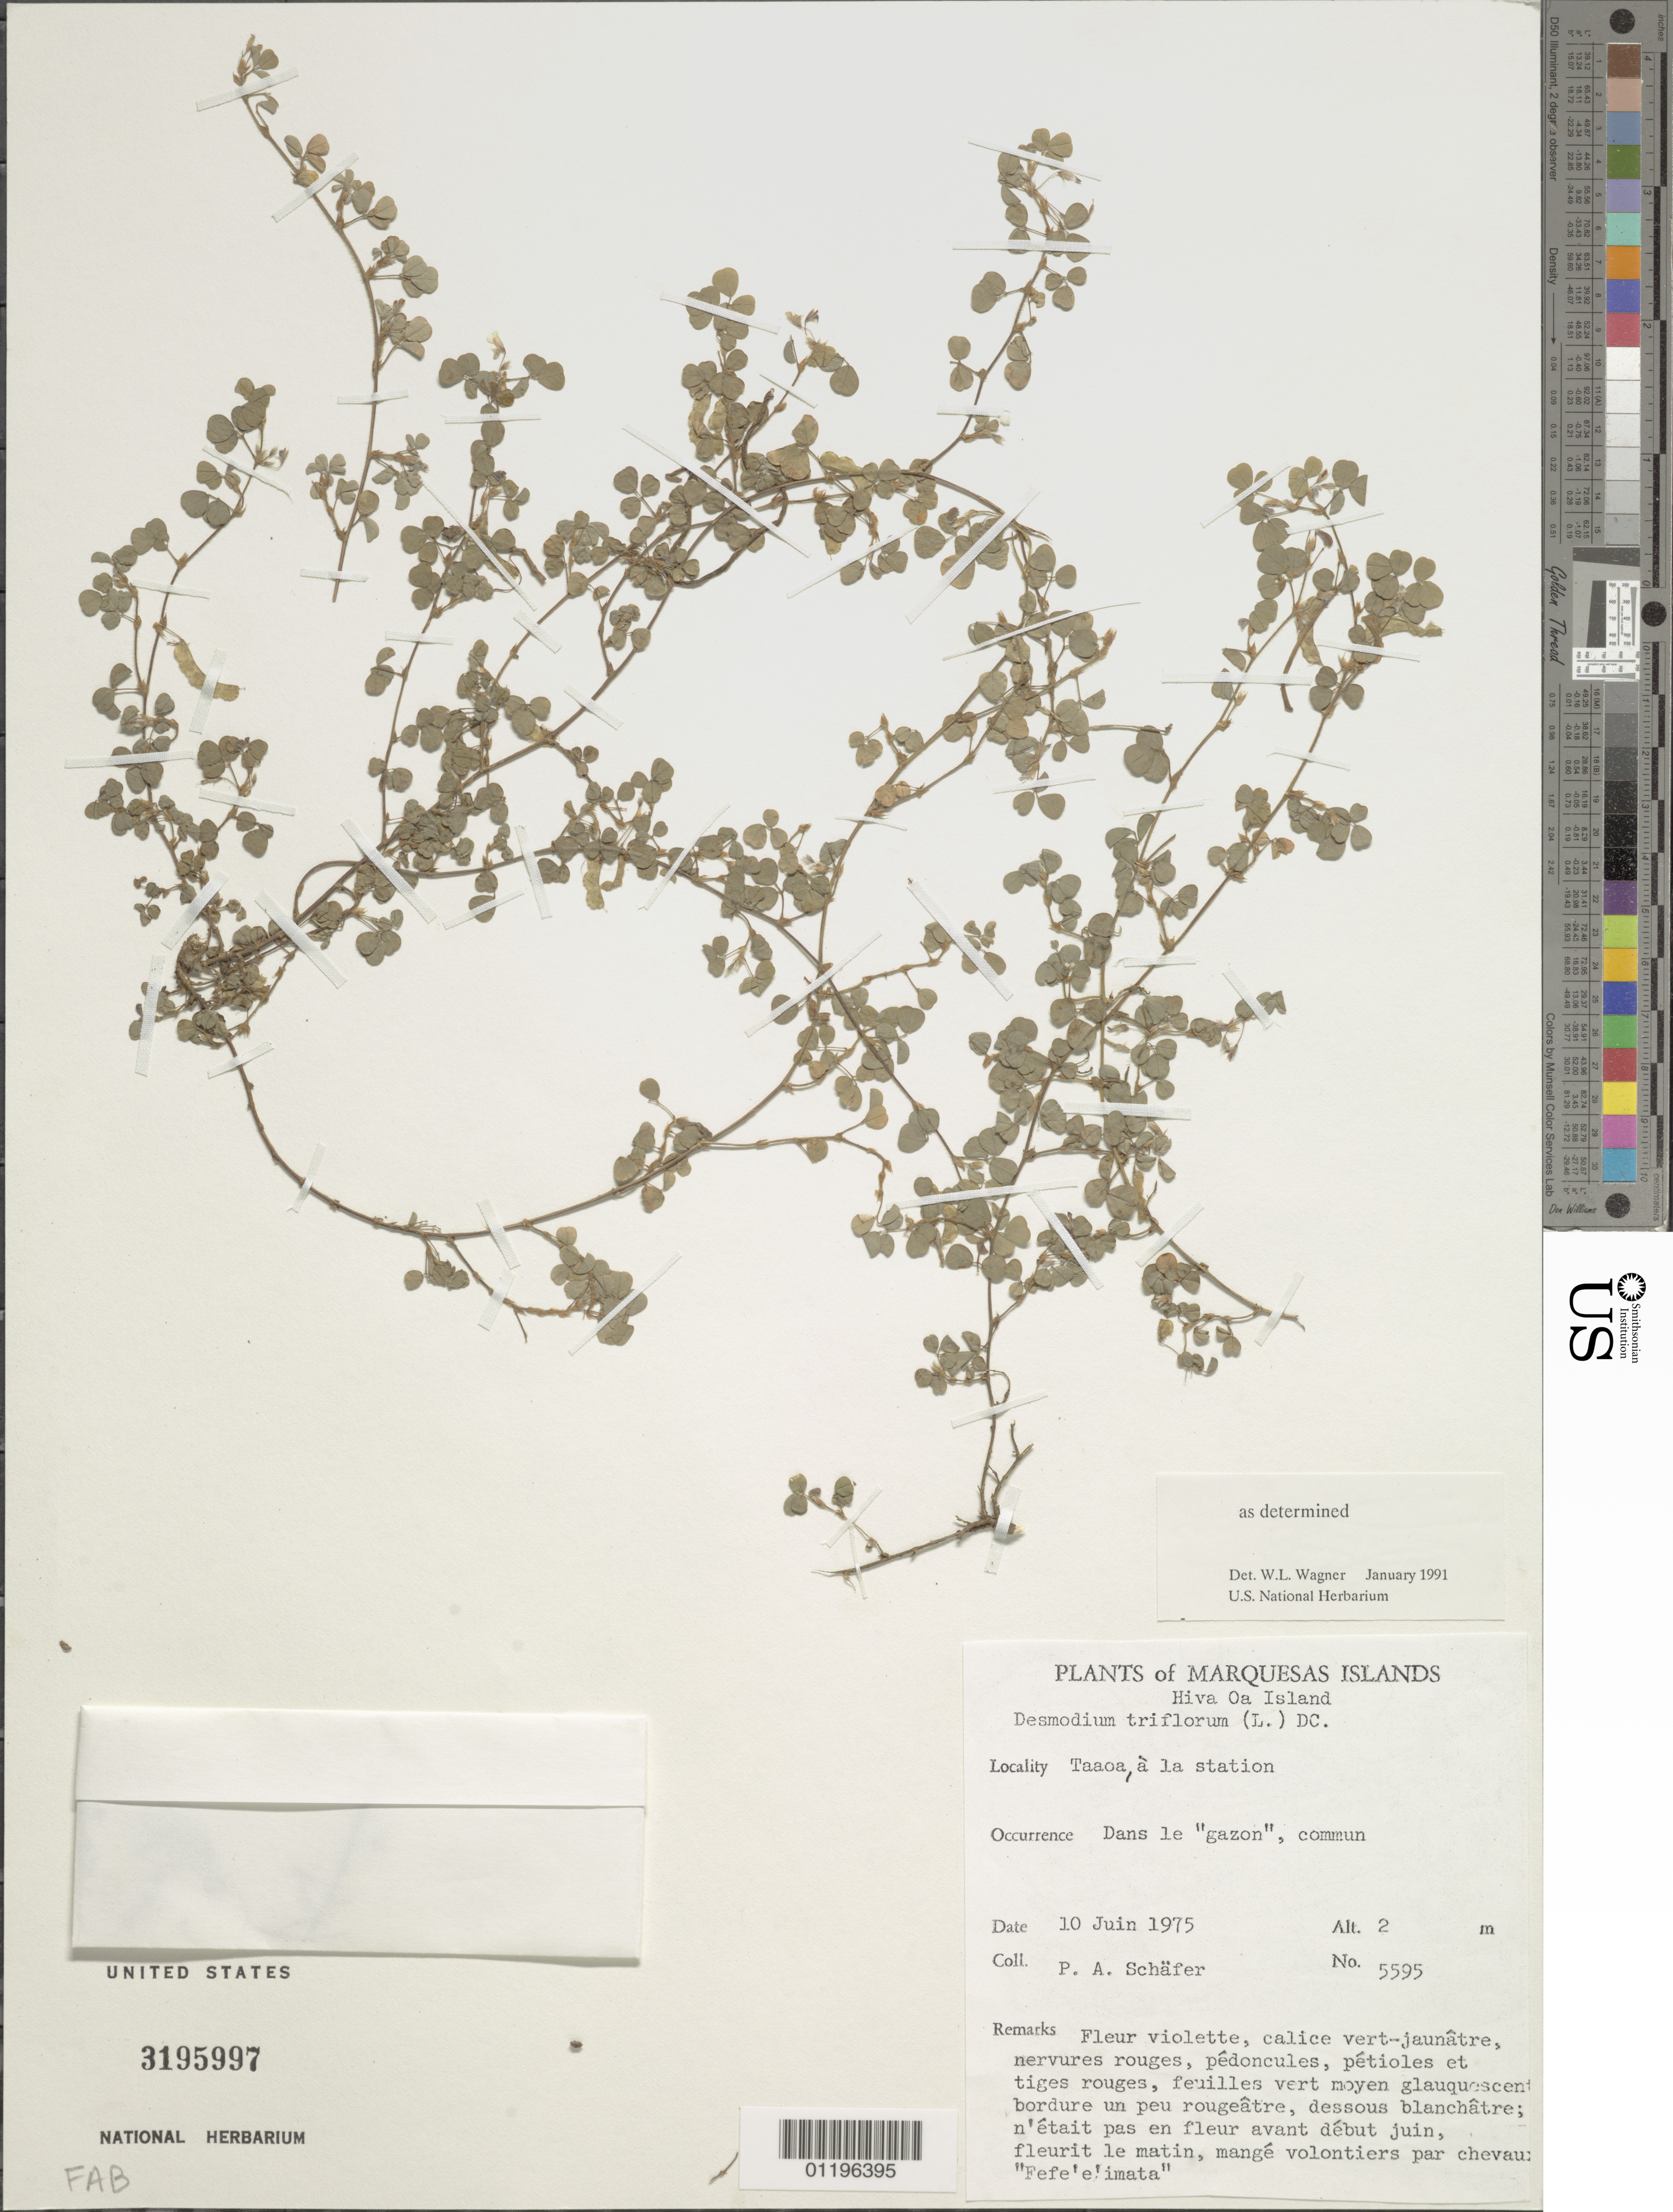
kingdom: Plantae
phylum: Tracheophyta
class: Magnoliopsida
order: Fabales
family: Fabaceae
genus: Grona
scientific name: Grona triflora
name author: (L.) H. Ohashi & K. Ohashi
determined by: Wagner, W. L., (BOT), Smithsonian Institution - National Museum of Natural History (UNITED STATES)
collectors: P. A. Schäfer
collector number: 5595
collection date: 1975-06-10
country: French Polynesia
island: Hiva Oa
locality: Taaoa, à la station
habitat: Dans le "gazon", commun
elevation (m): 2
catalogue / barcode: US 3195997